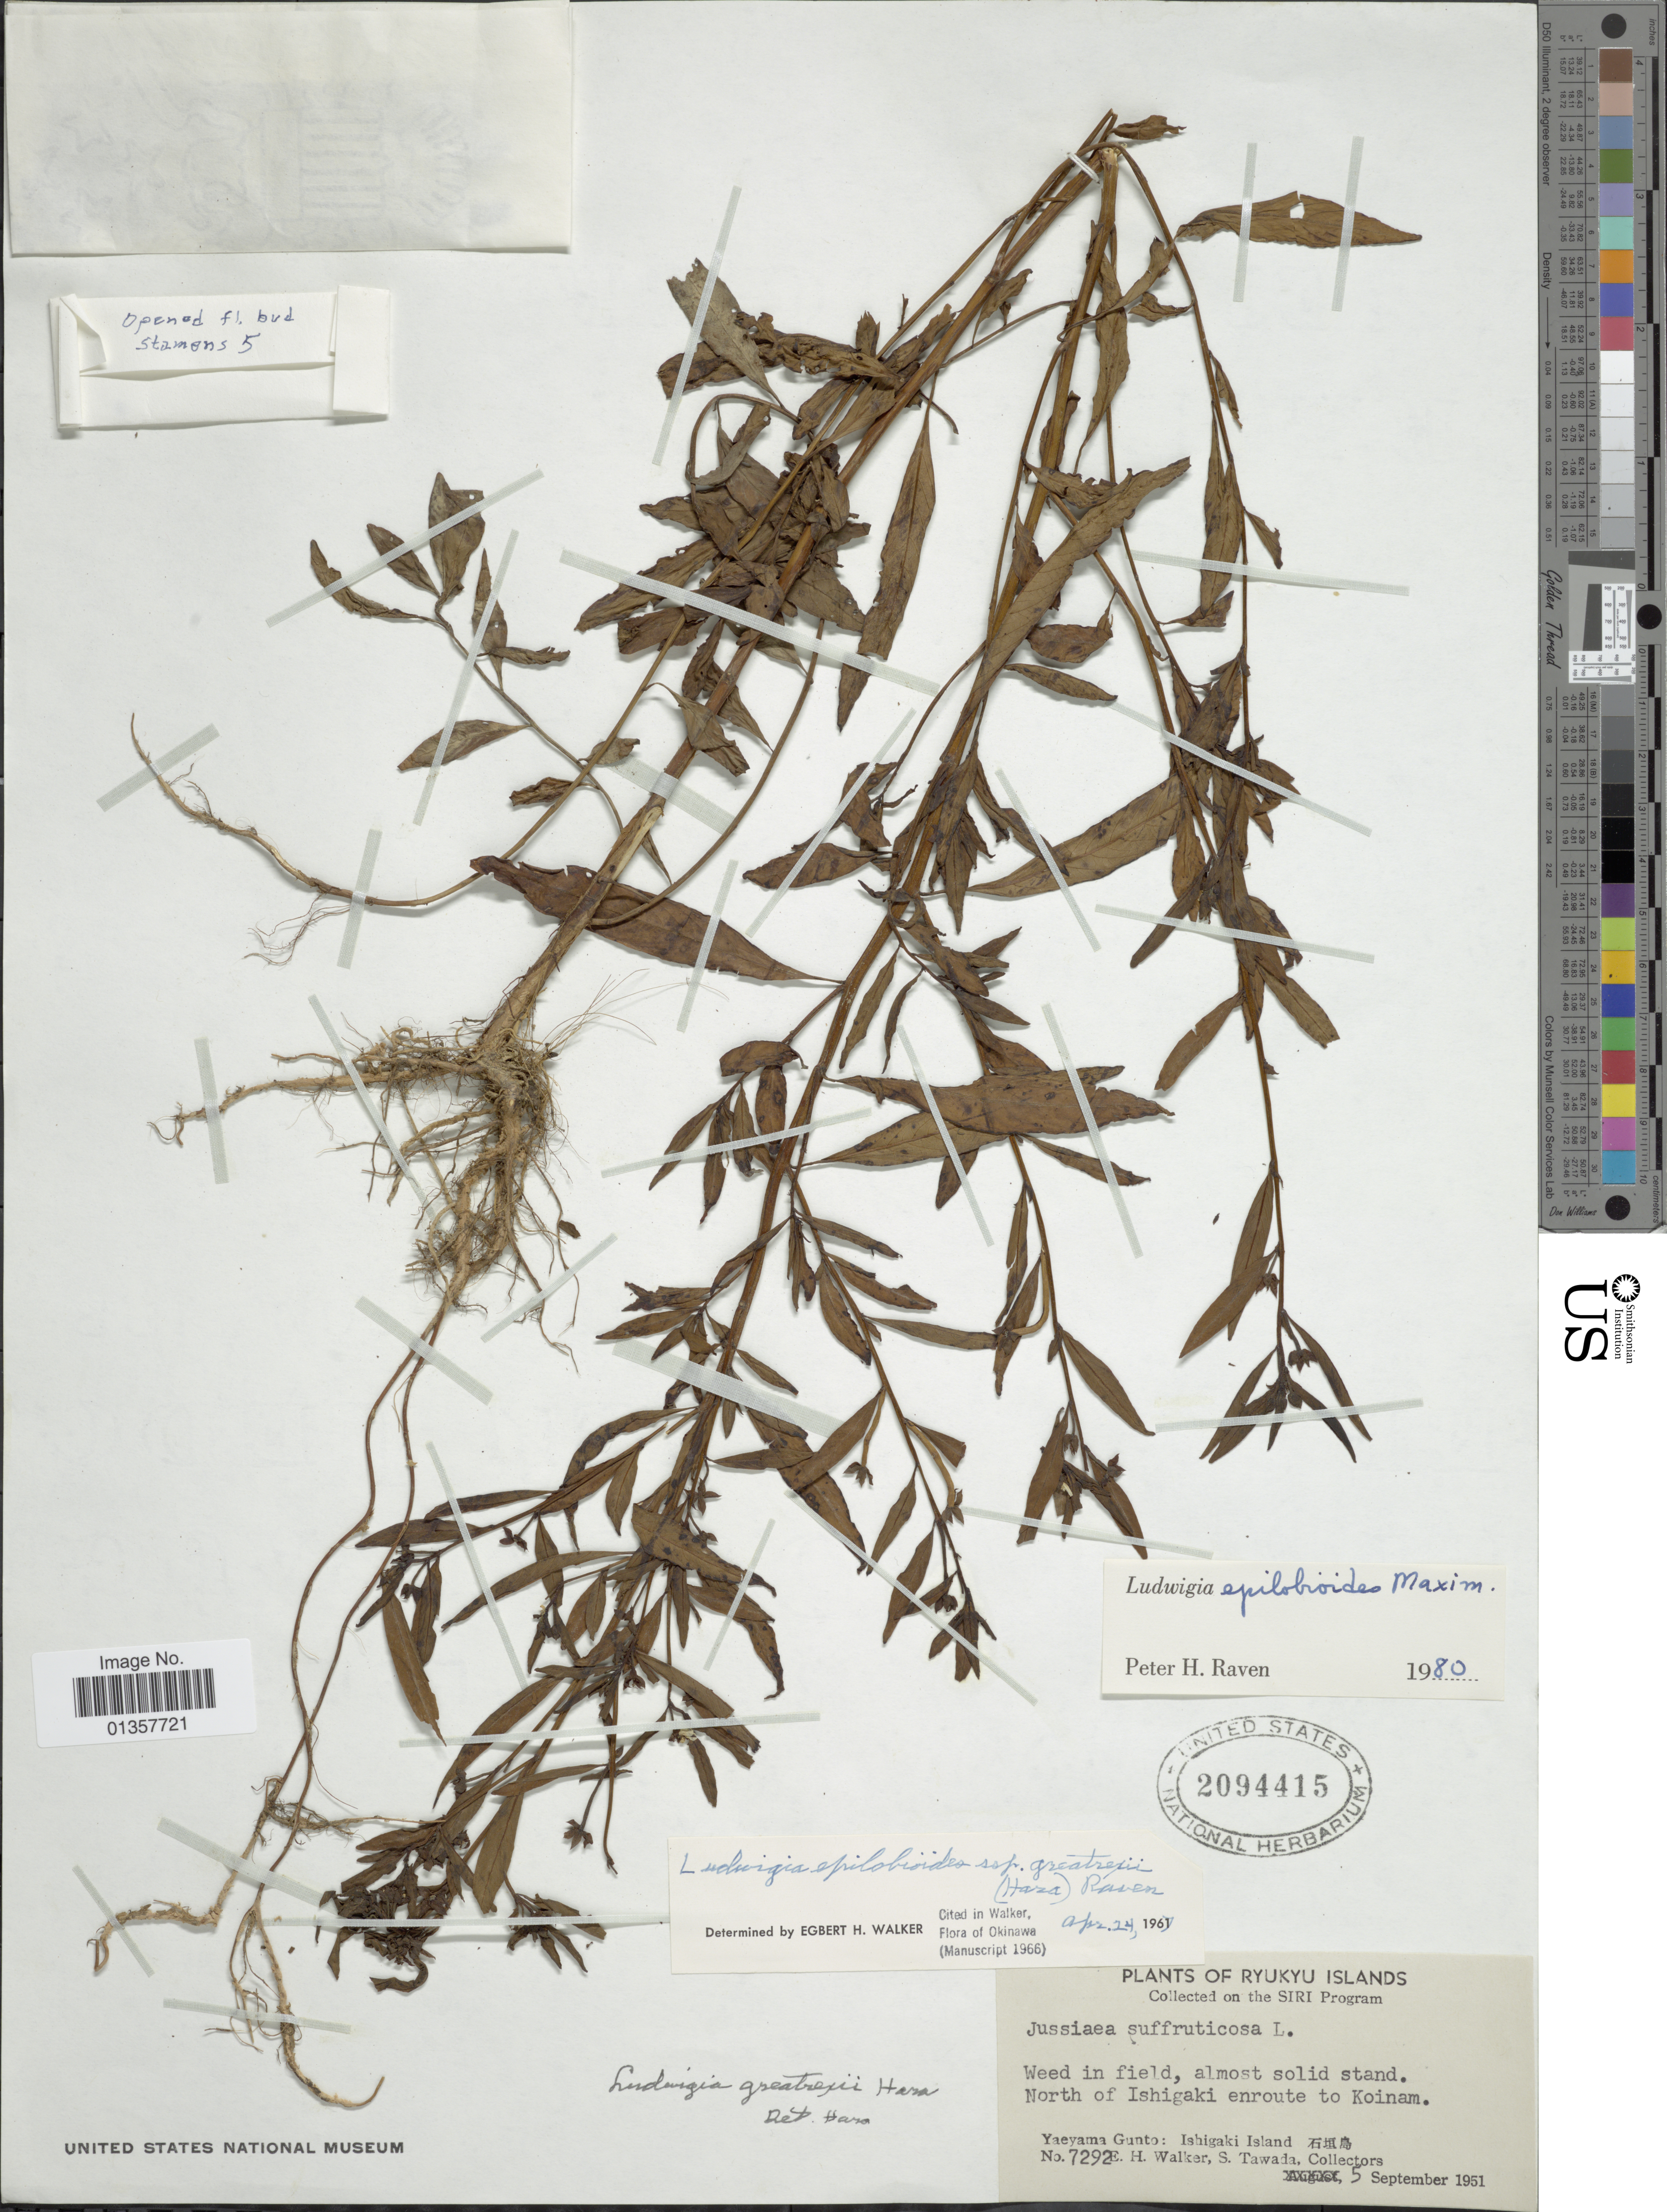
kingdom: Plantae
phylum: Tracheophyta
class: Magnoliopsida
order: Myrtales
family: Onagraceae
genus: Ludwigia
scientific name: Ludwigia epilobioides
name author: Maxim.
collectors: E. H. Walker & S. Tawada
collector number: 7292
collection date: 1951-09-05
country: Japan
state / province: Okinawa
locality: Ryukyu Islands, North of Ishigaki enroute to Koinam, Yaeyama Gunto: Ishigaki Island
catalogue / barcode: US 2094415